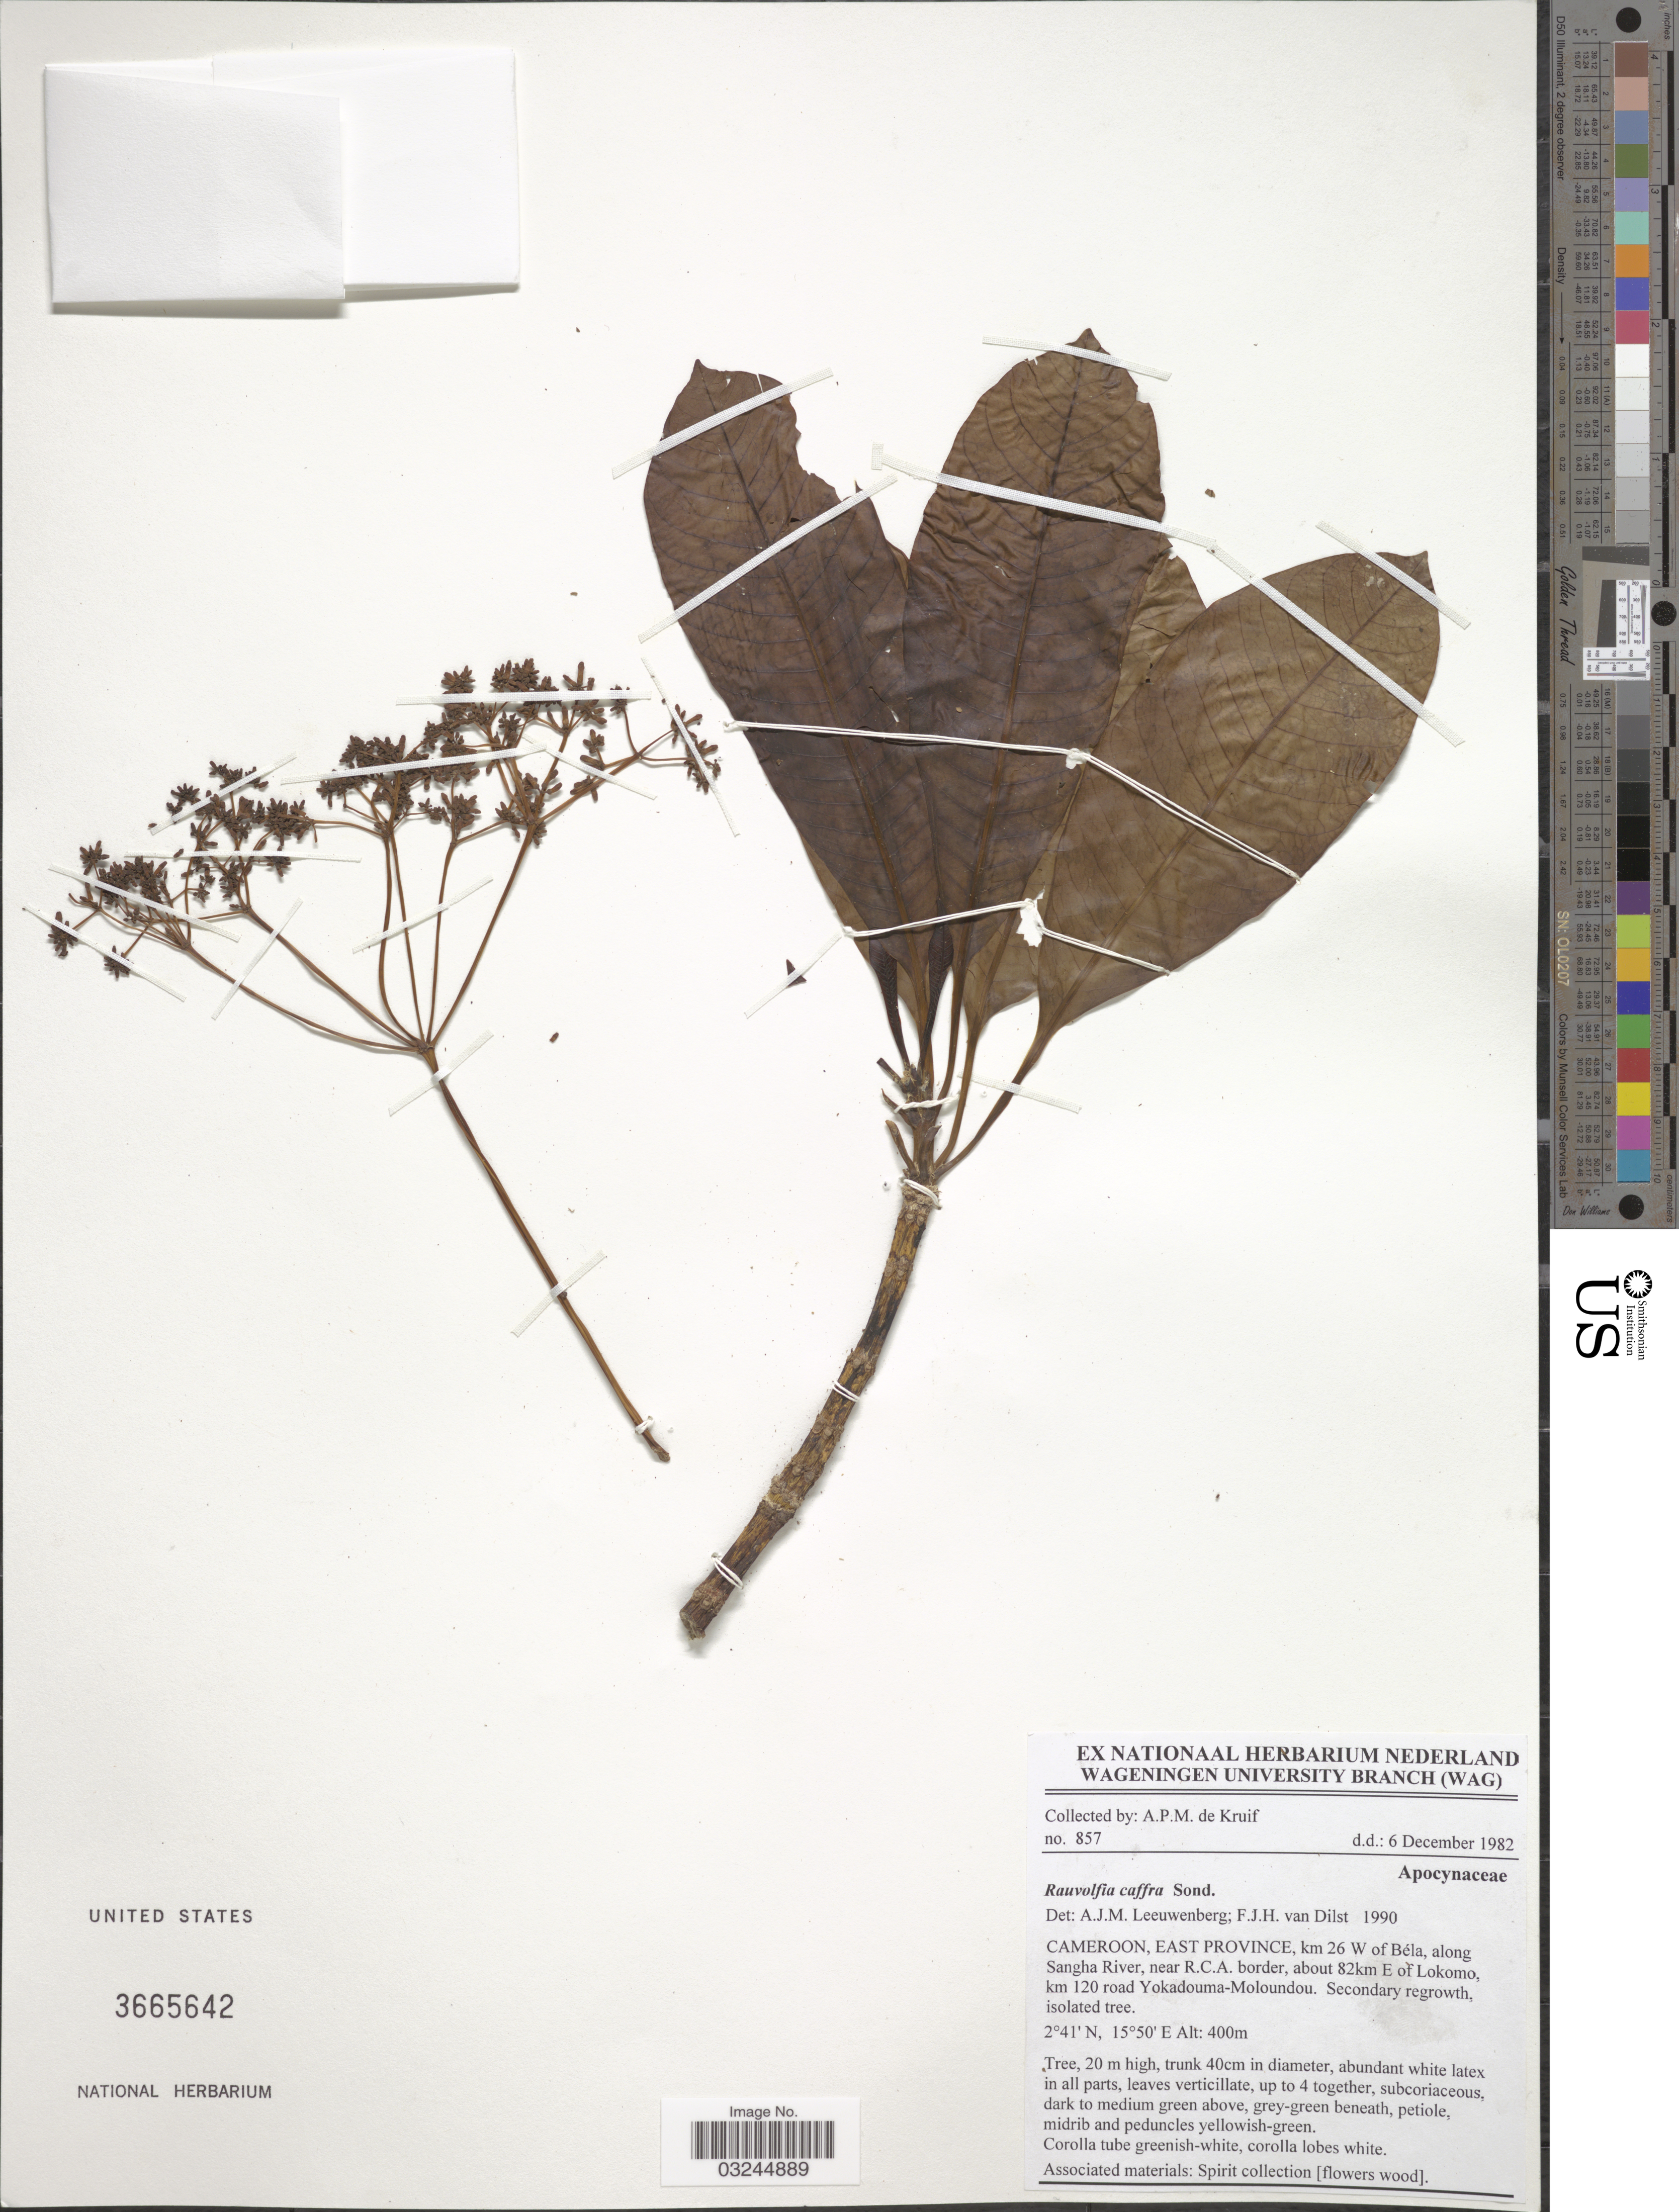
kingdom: Plantae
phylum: Tracheophyta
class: Magnoliopsida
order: Gentianales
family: Apocynaceae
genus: Rauvolfia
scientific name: Rauvolfia caffra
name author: Sond.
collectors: A. P. de Kruif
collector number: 857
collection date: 1982-12-06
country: Cameroon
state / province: Est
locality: East Province, km 26 W of Béla, along Sangha River, near R.C.A. border, about 82km E of Lokomo, km 120 road Yokadouma-Moloundou.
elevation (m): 400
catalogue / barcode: US 3665642